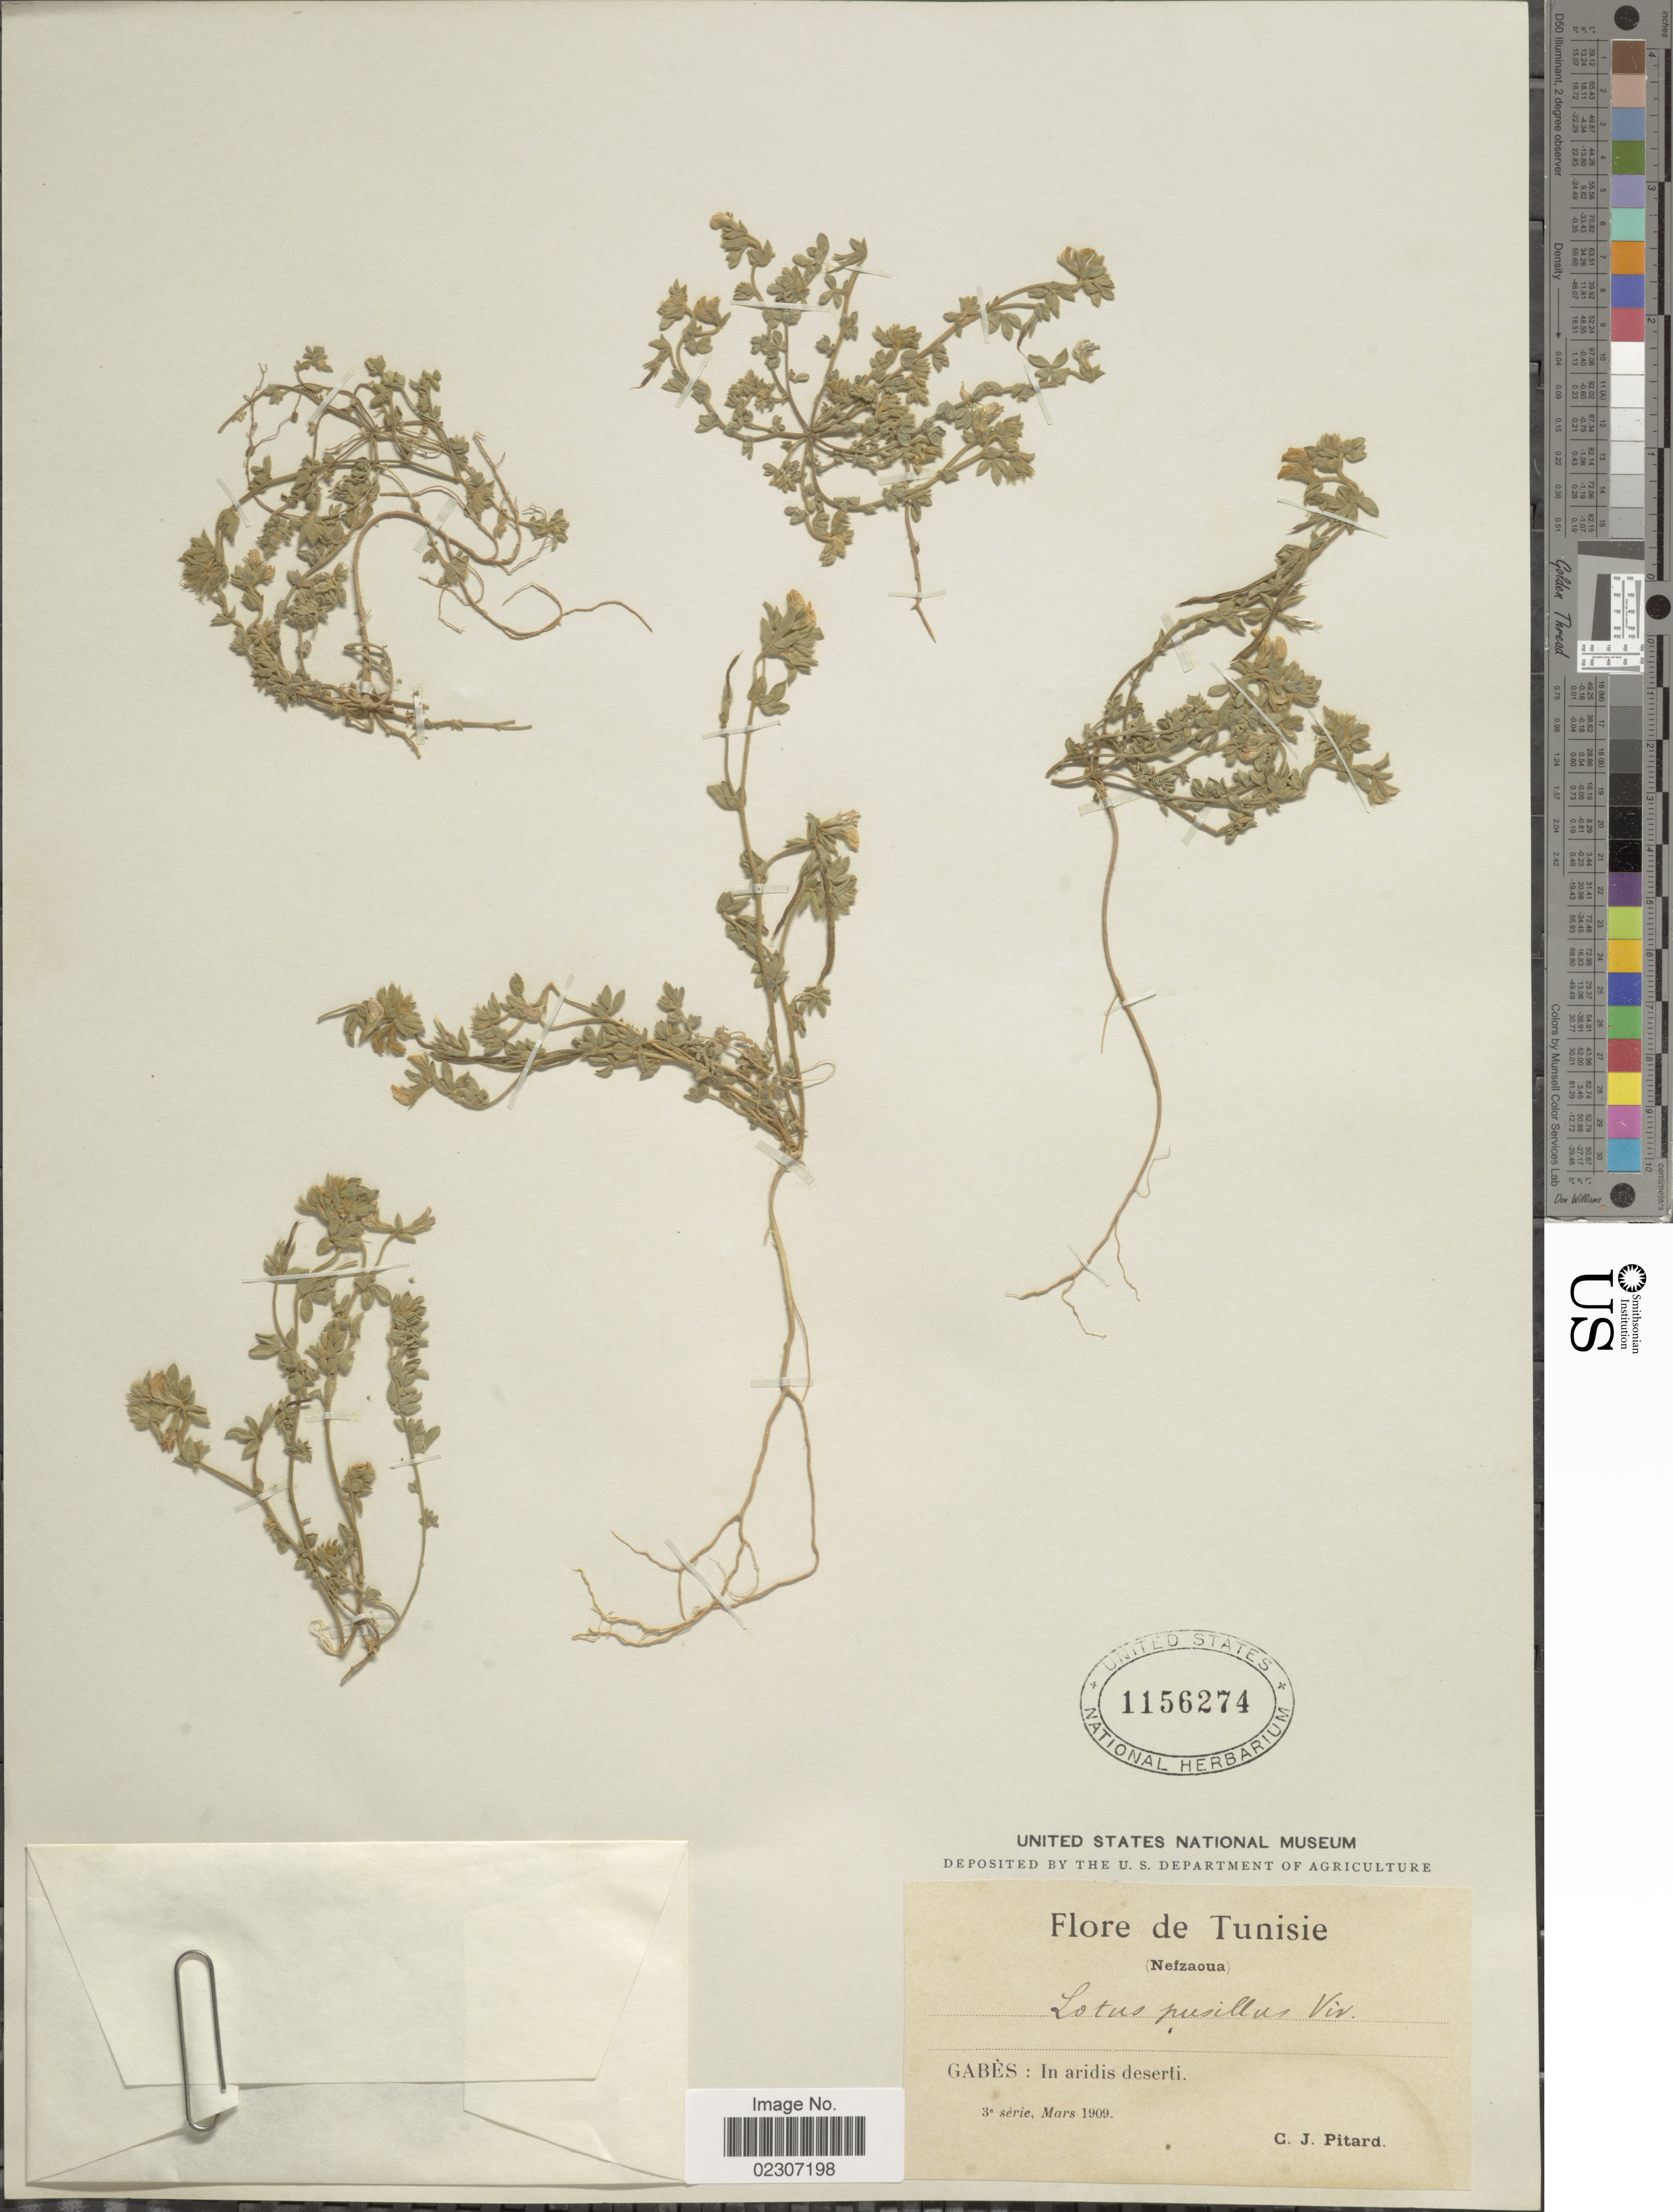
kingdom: Plantae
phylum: Tracheophyta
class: Magnoliopsida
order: Fabales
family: Fabaceae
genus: Lotus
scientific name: Lotus pusillus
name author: Viv.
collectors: C. Pitard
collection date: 1909-03-03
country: Tunisia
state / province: Gabès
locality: Tunisie, (Nefzaoua) gabes: In aridis deserti.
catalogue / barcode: US 1156274